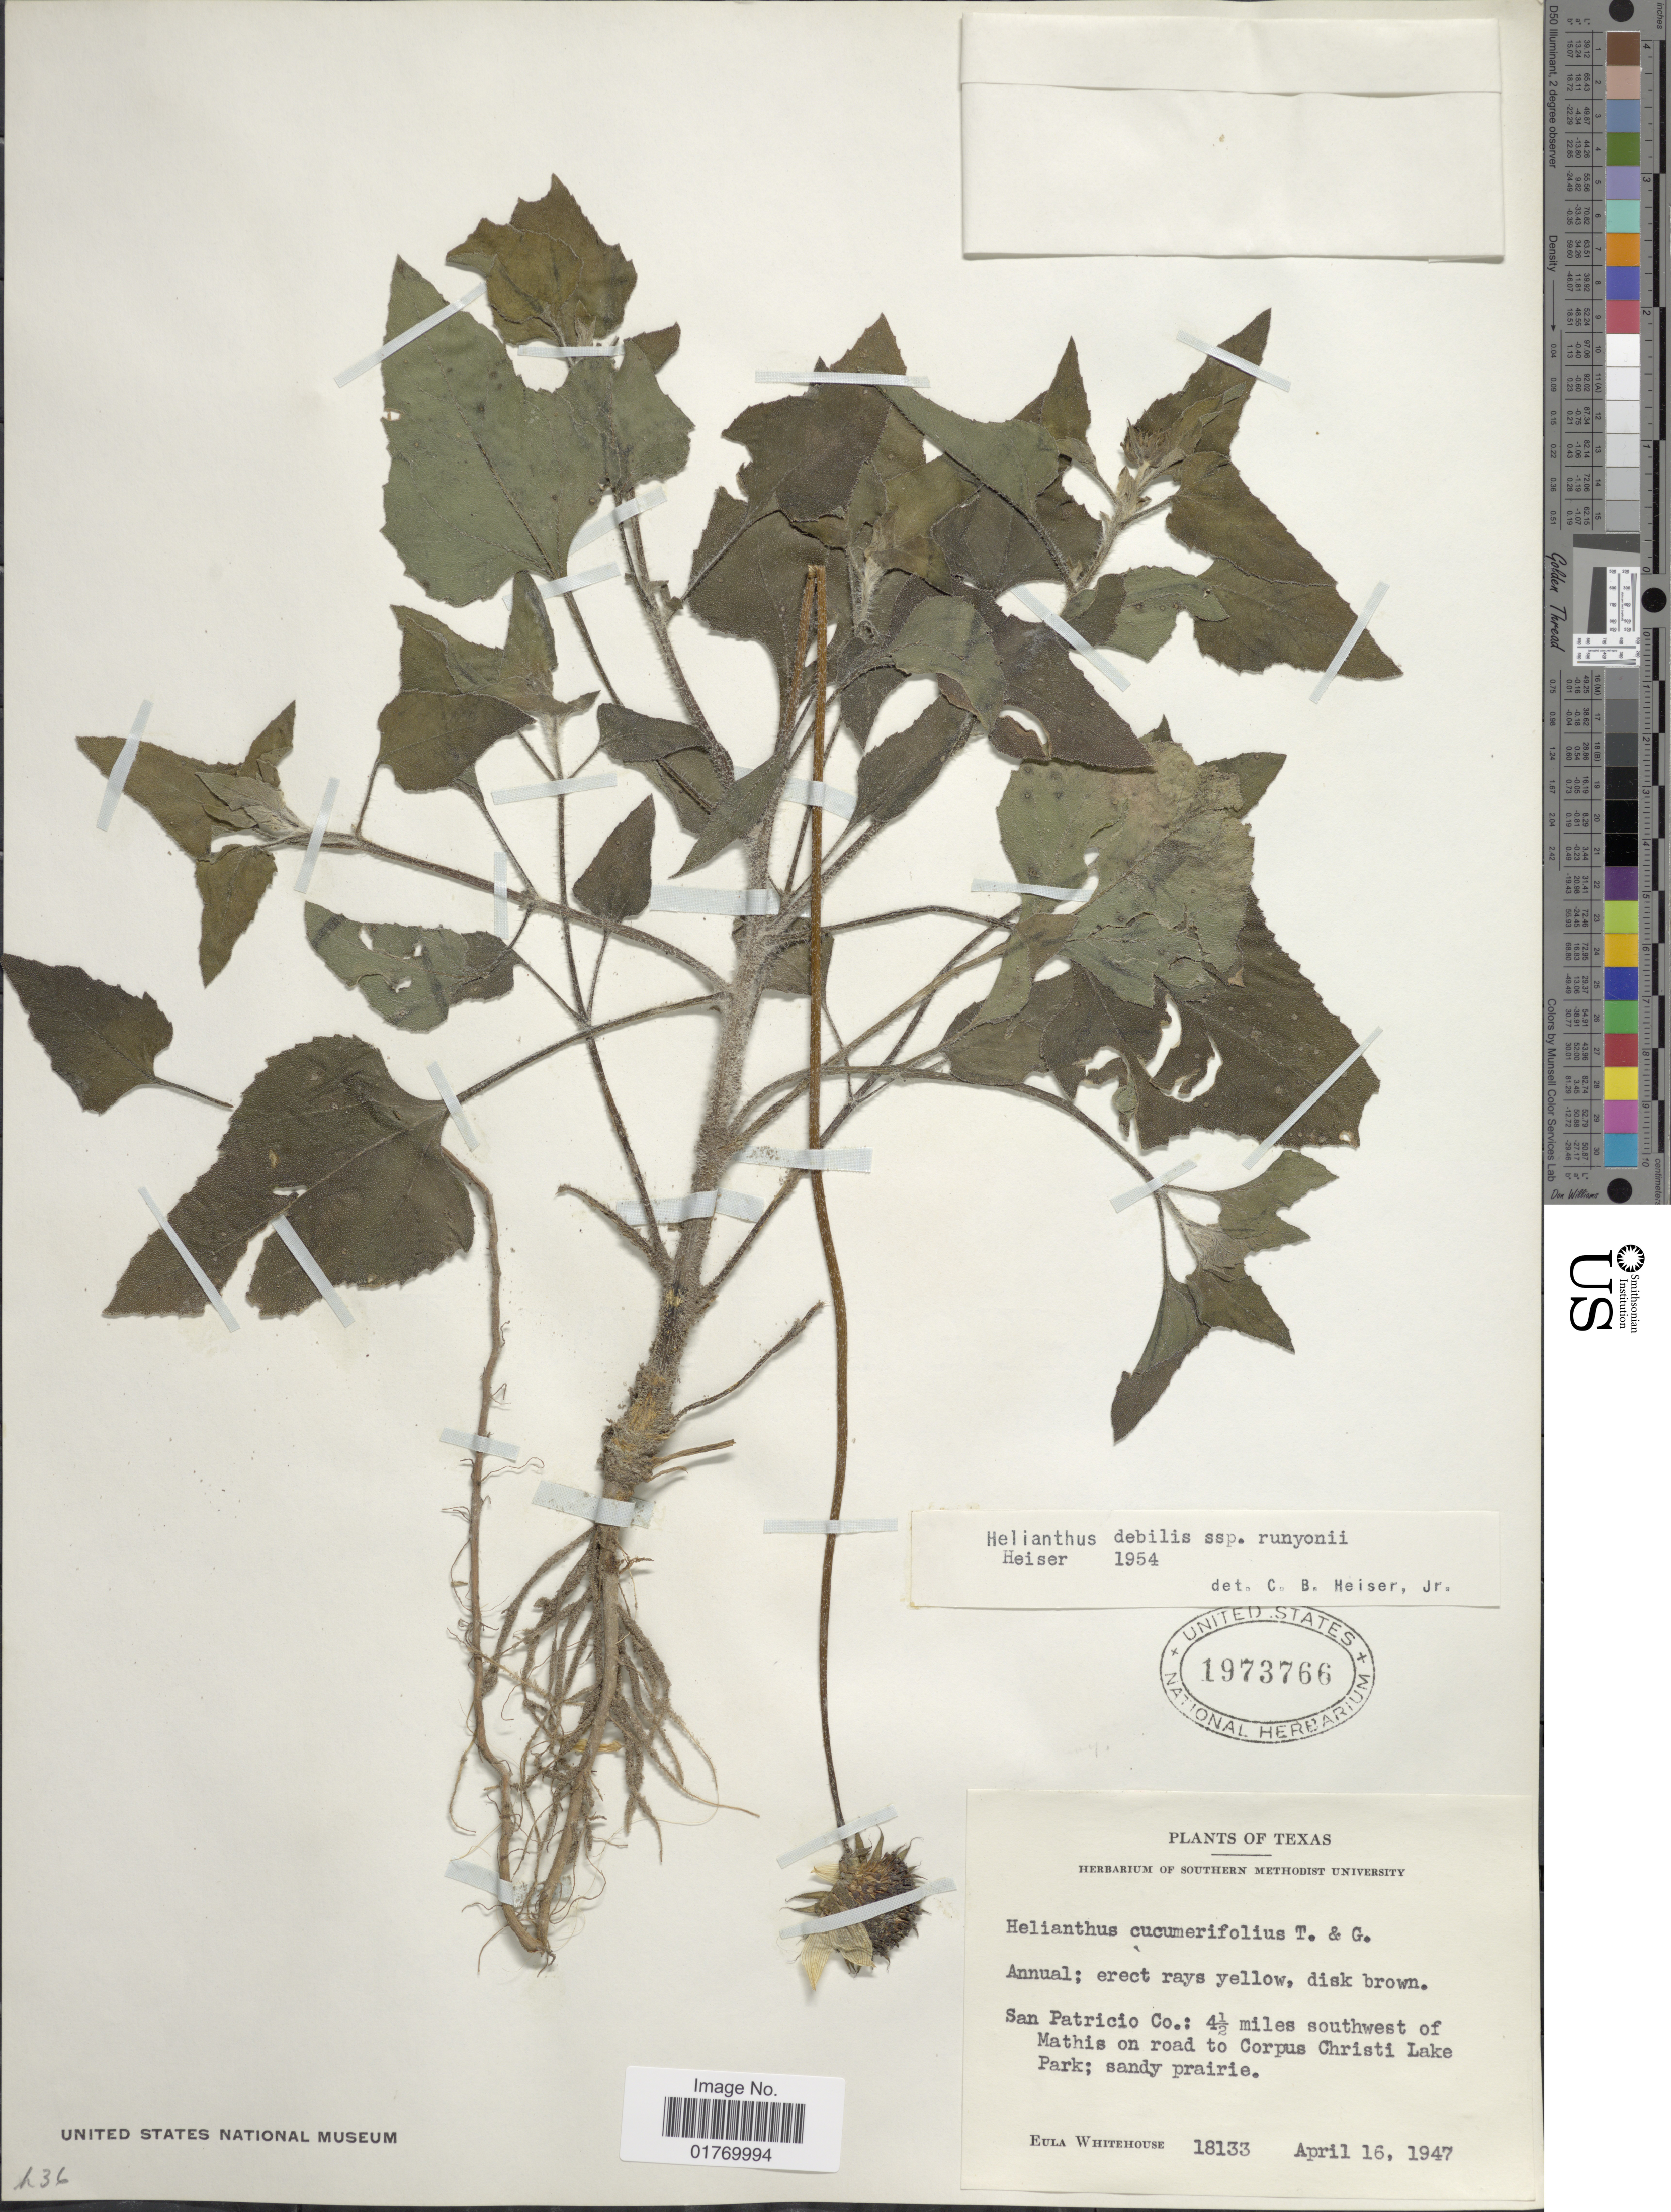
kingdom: Plantae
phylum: Tracheophyta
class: Magnoliopsida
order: Asterales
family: Asteraceae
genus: Helianthus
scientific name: Helianthus debilis subsp. runyoni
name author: Heiser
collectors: E. Whitehouse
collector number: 18133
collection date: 1947-04-16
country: United States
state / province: Texas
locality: San Patricio Co.: 4½ miles southwest of Mathis on road to Corpus Christi Lake; Park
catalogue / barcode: US 1973766